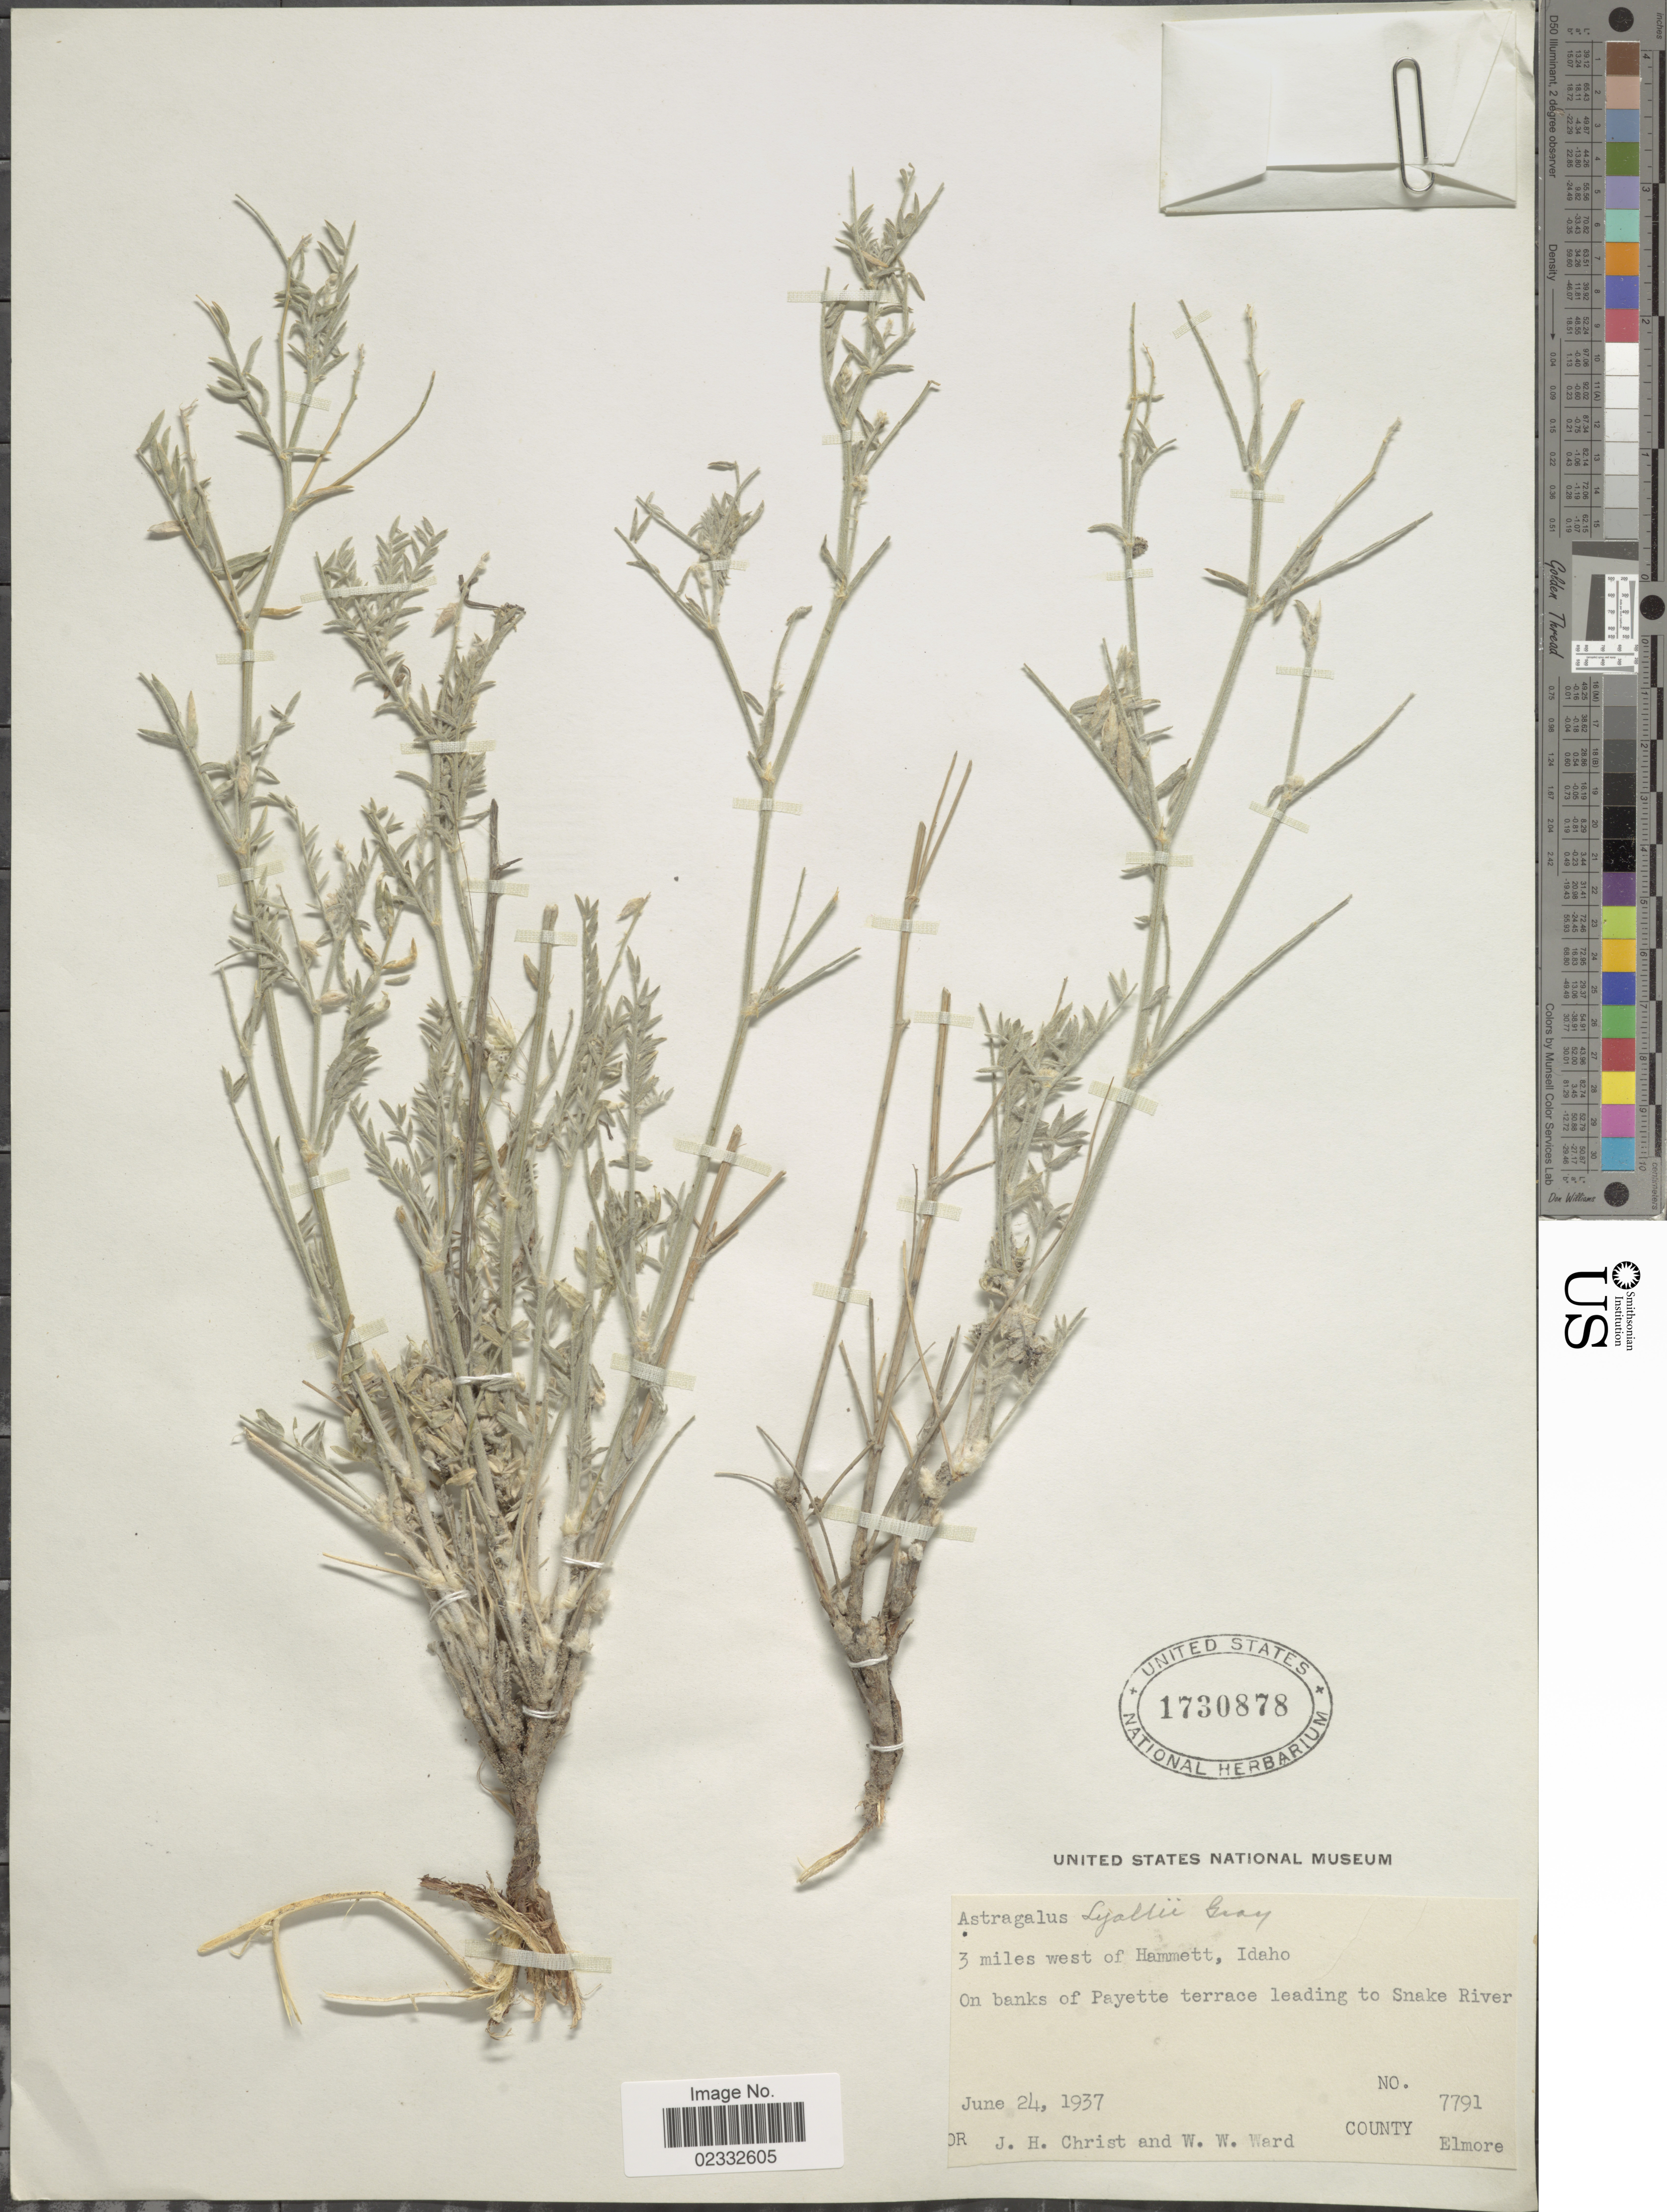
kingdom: Plantae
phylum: Tracheophyta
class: Magnoliopsida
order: Fabales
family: Fabaceae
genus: Astragalus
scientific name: Astragalus lyallii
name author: A. Gray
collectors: J. H. Christ & W. Ward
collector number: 7791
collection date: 1937-06-24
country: United States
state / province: Idaho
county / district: Elmore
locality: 3 miles W of Hammett, Idaho. On banks of Payette terrace leading to Snake River.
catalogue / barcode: US 1730878